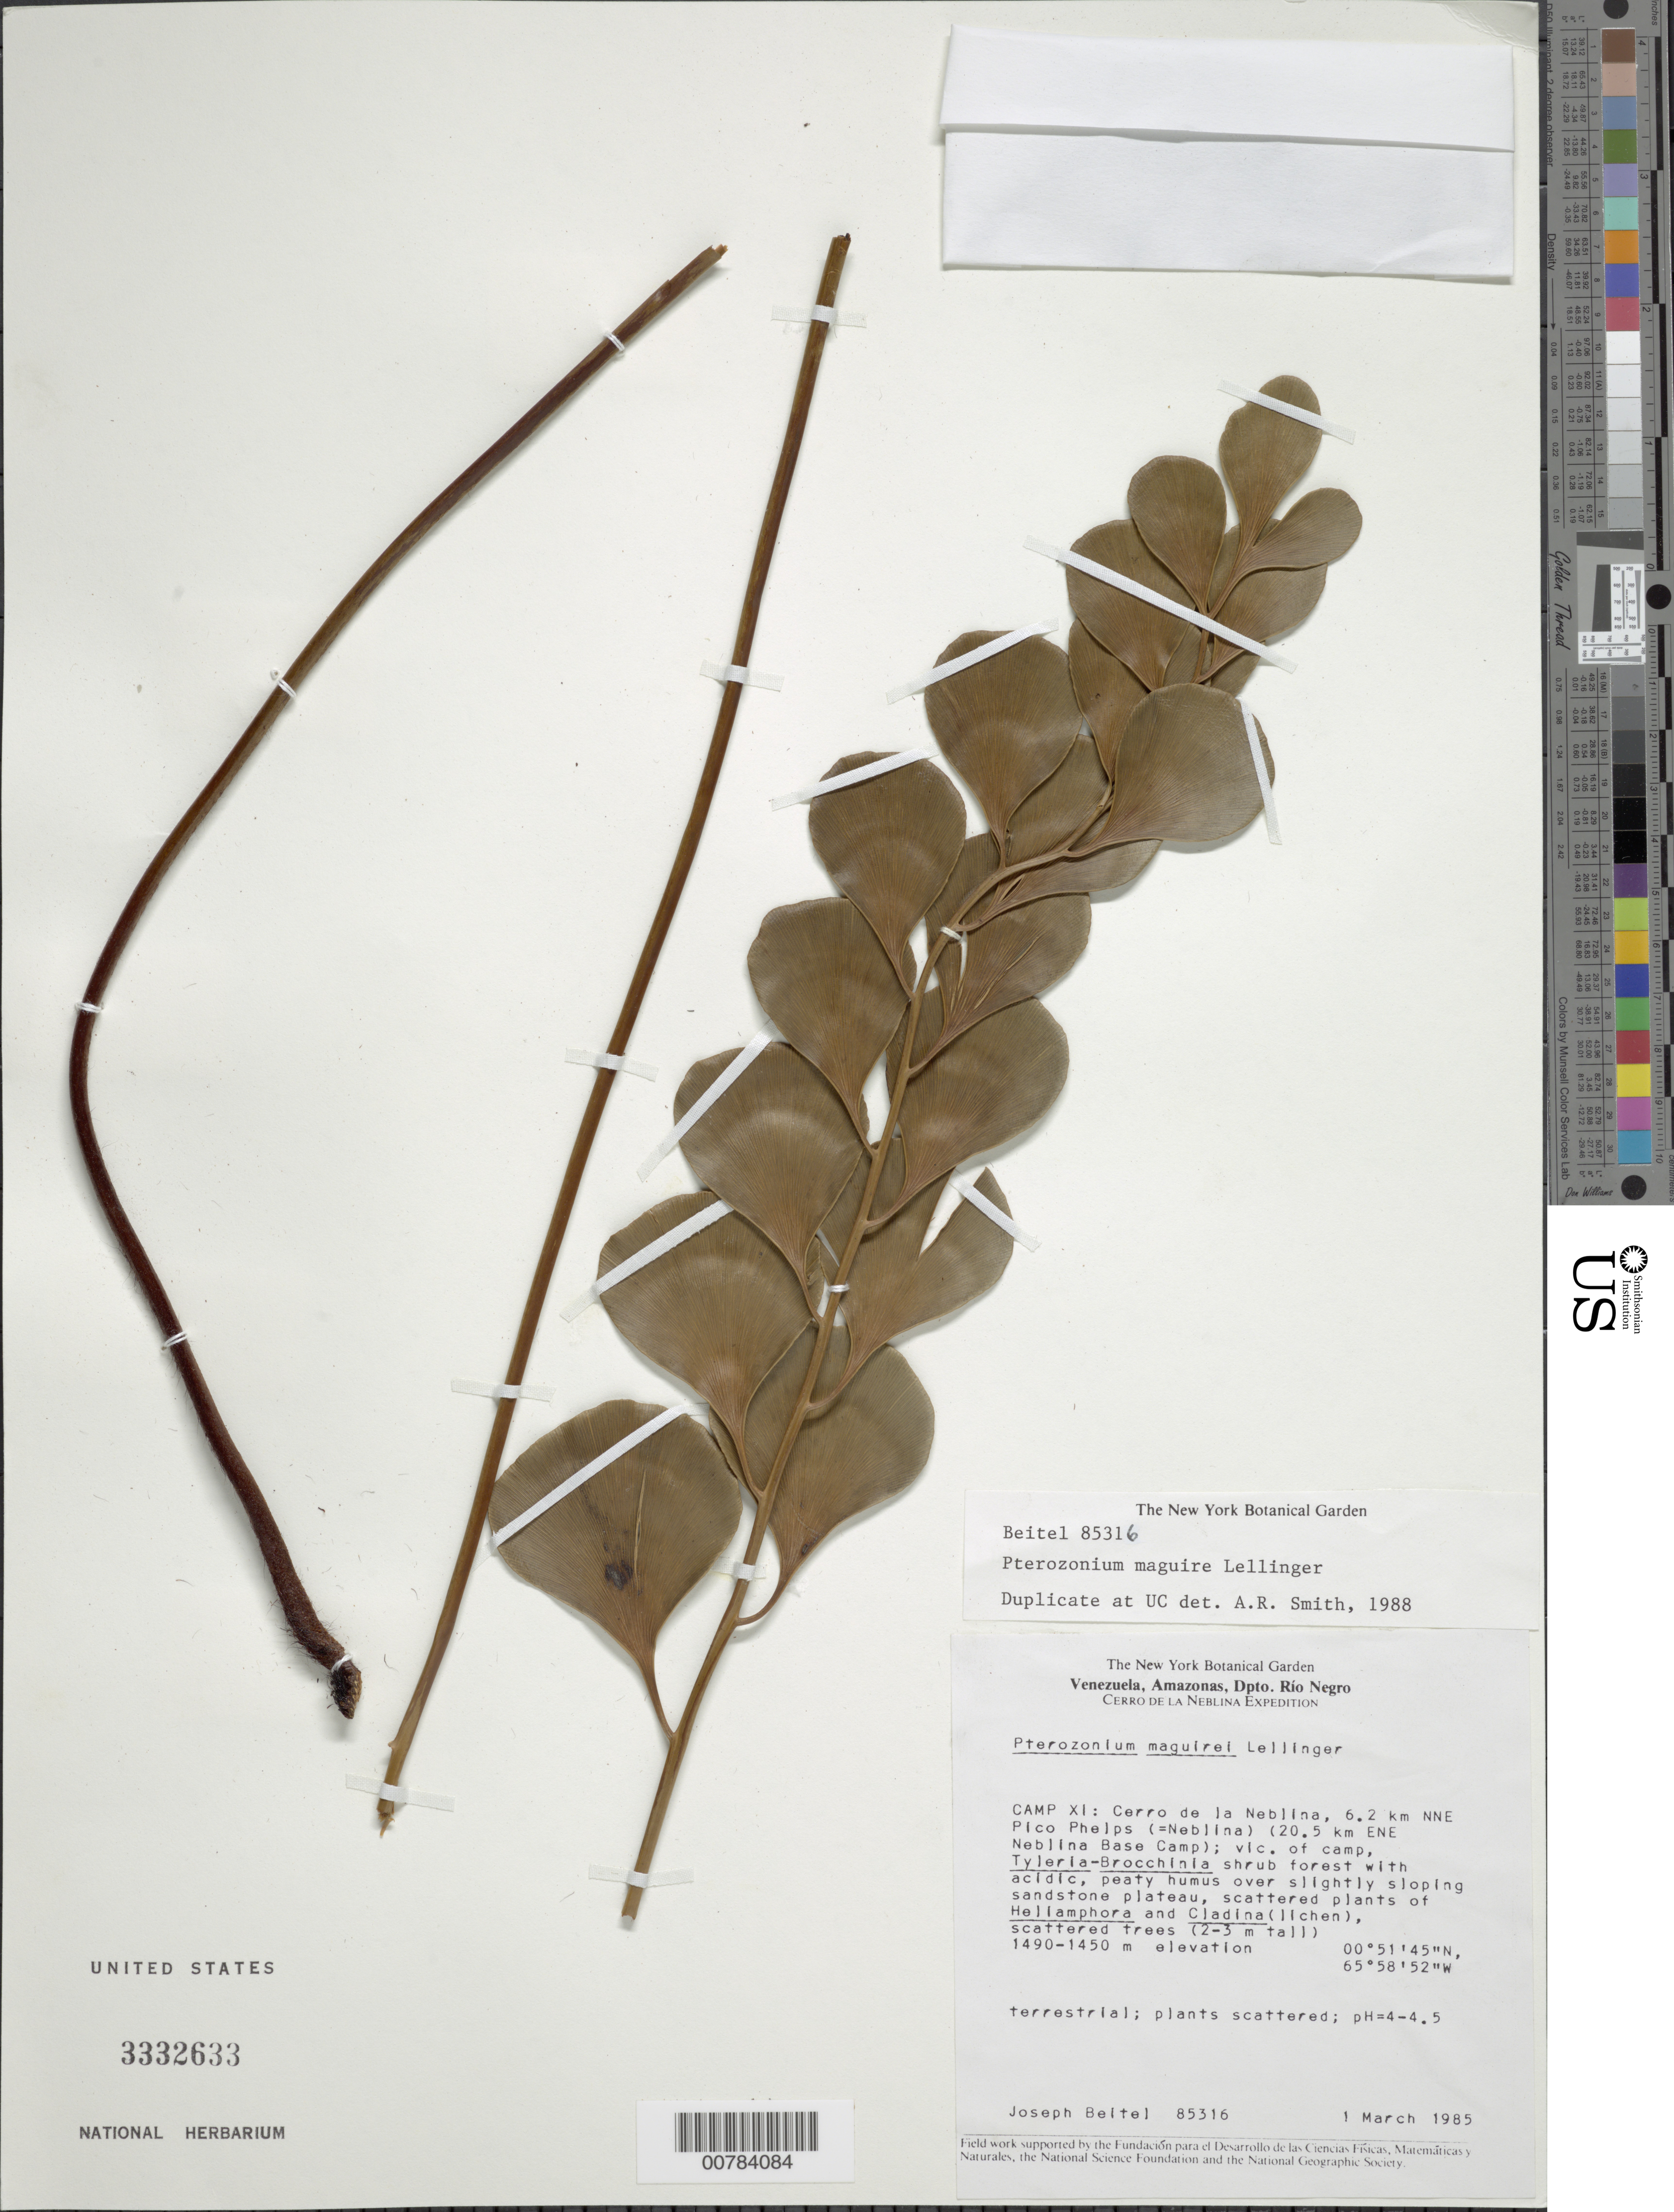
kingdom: Plantae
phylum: Tracheophyta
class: Polypodiopsida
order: Polypodiales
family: Pteridaceae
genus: Pterozonium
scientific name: Pterozonium maguirei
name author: Lellinger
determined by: Smith, Alan R., (UC)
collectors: J. M. Beitel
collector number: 85316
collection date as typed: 1-Mar-85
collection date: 1985-03-01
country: Venezuela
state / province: Amazonas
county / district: Río Negro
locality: Cerro de la Neblina, Camp XI, 6.2 km NNE Pico Phelps (= Neblina) (20.5 km ENE Neblina Base Camp), along stream (Caño Beiltel) S of camp, running between plateau of camp and steep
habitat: Tyleria-Brocchinia shrub forest with acidic, peaty humus over slifhtly sloping sandstone plateau, scattered plants of Hallamphora and Cladina(llchen)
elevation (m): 1450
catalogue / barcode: US 3332633